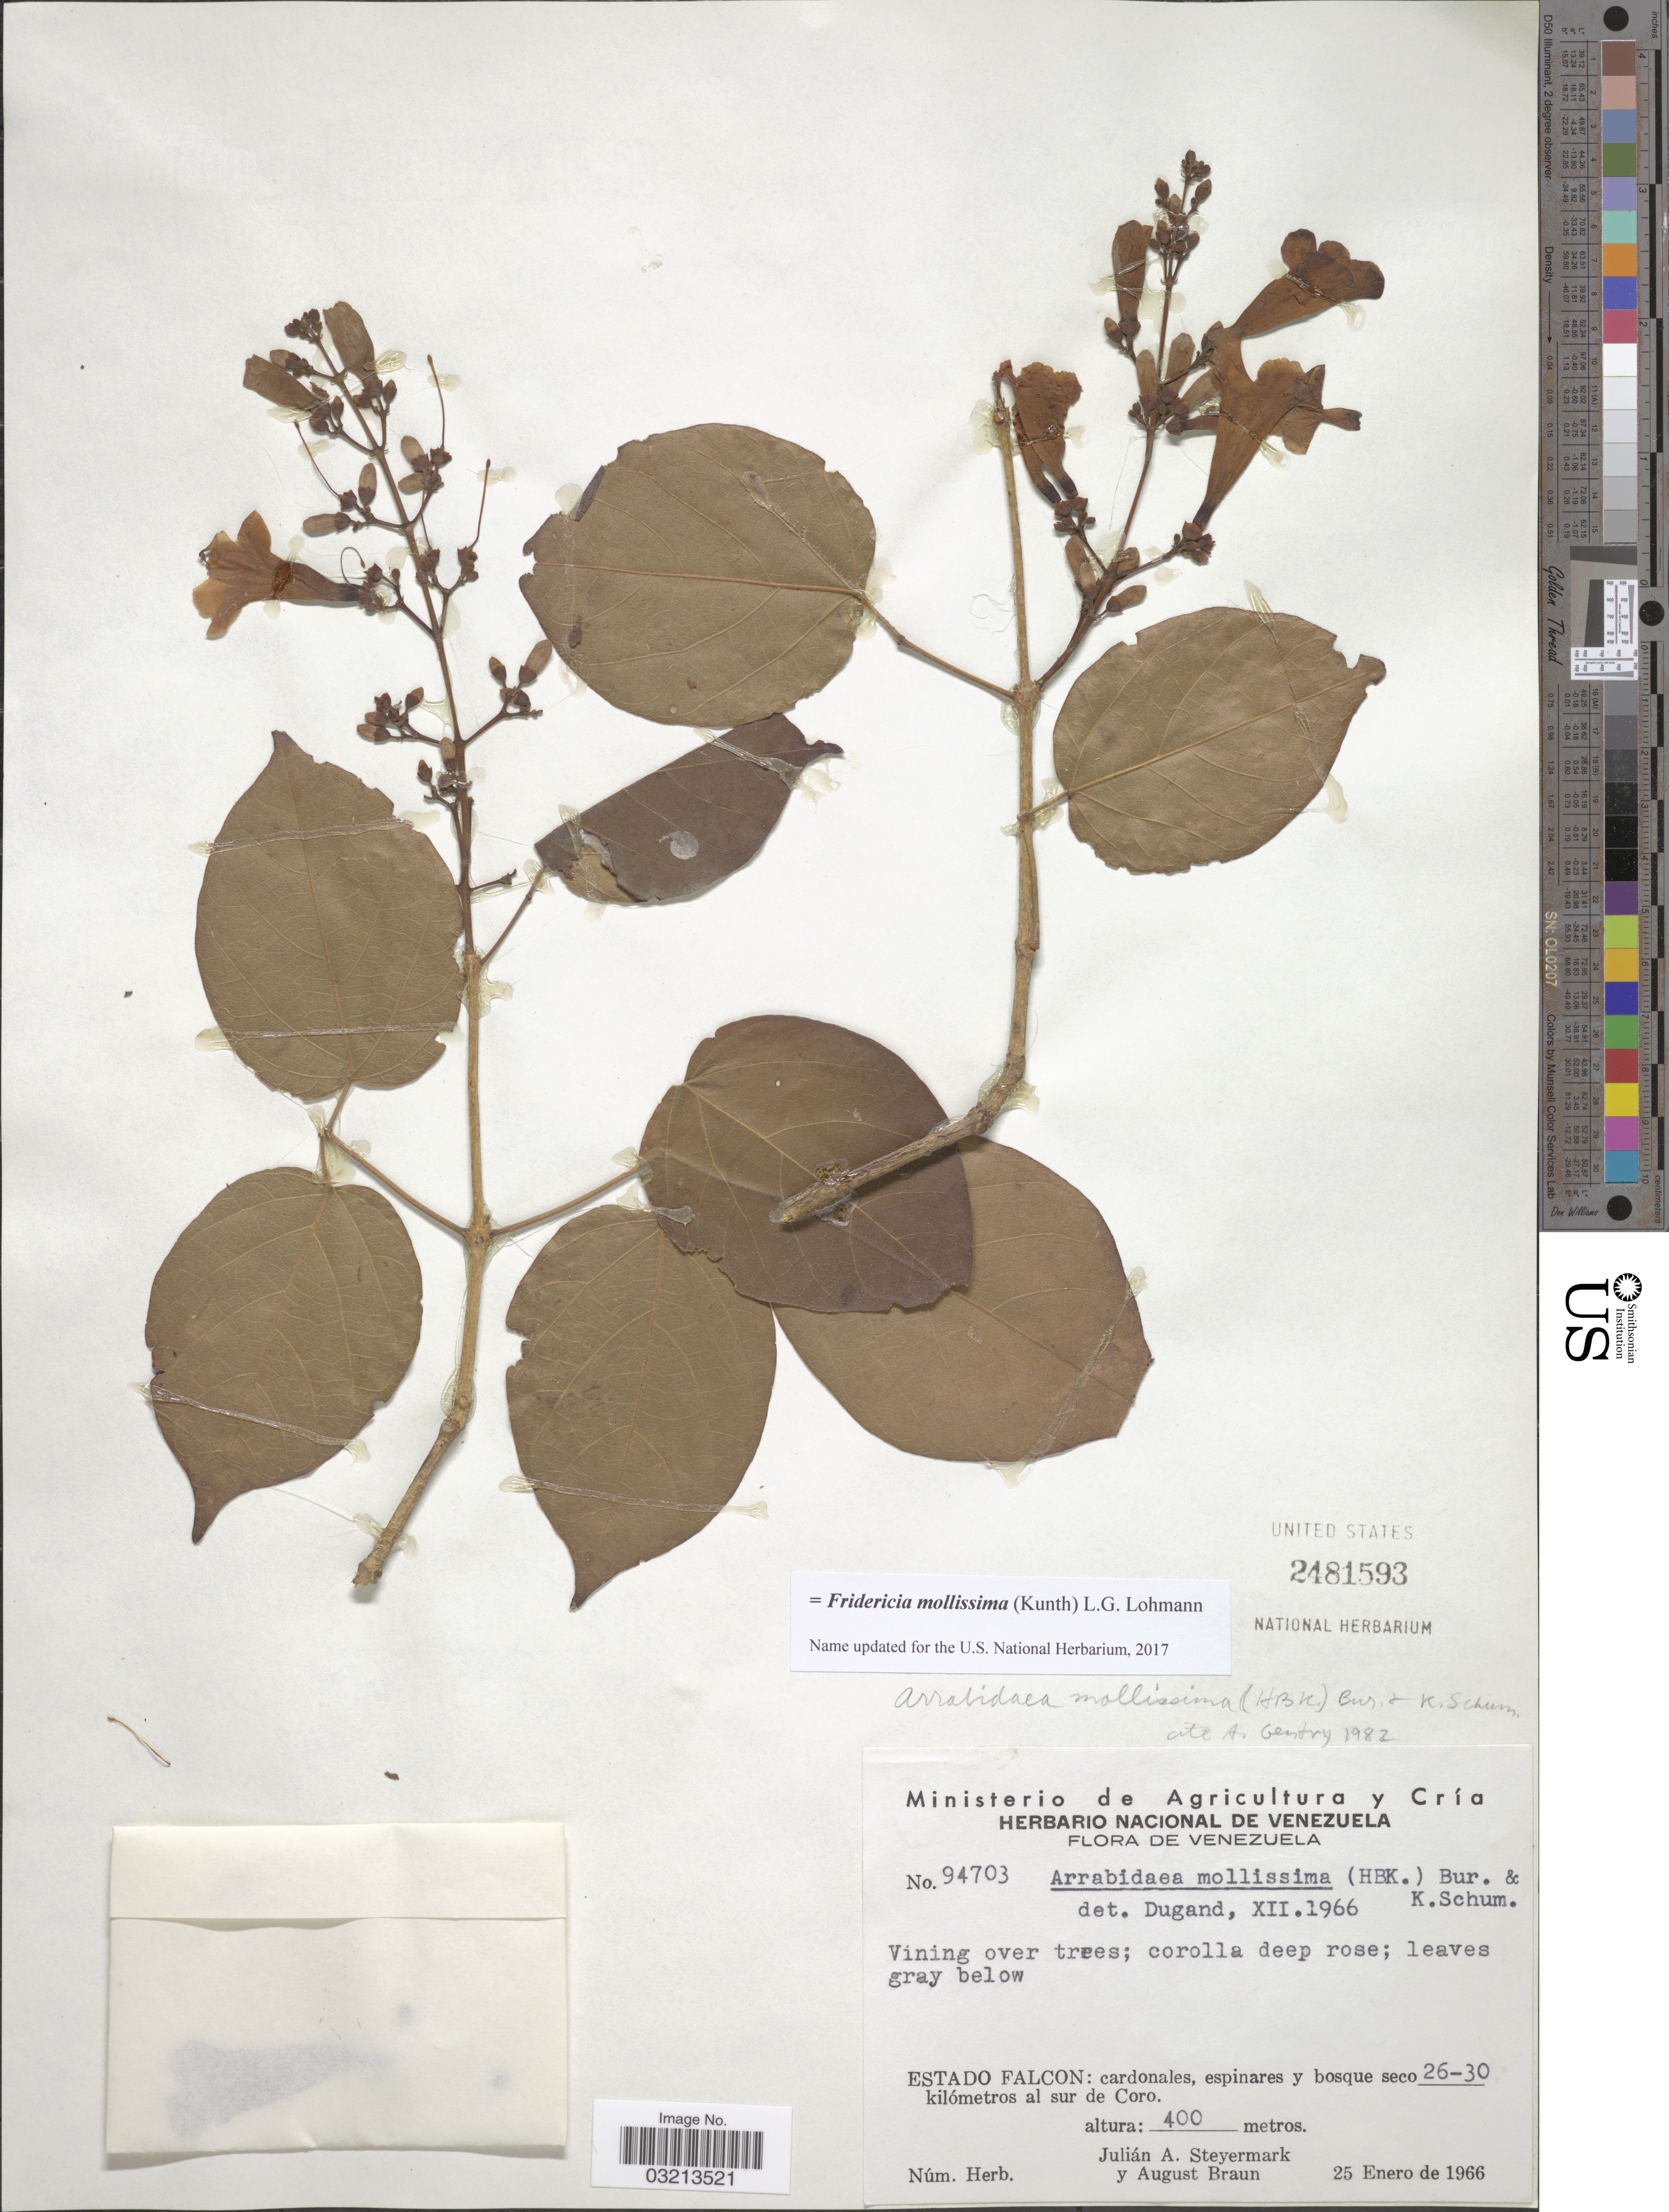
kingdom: Plantae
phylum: Tracheophyta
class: Magnoliopsida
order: Lamiales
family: Bignoniaceae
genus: Fridericia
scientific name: Fridericia mollissima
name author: (Kunth) L.G. Lohmann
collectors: J. Steyermark & A. Braun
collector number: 94703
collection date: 1966-01-25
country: Venezuela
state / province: Falcón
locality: Cardonales, espinares y bosque seco 26-30 kilómetros al sur de Coro.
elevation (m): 400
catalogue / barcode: US 2481593